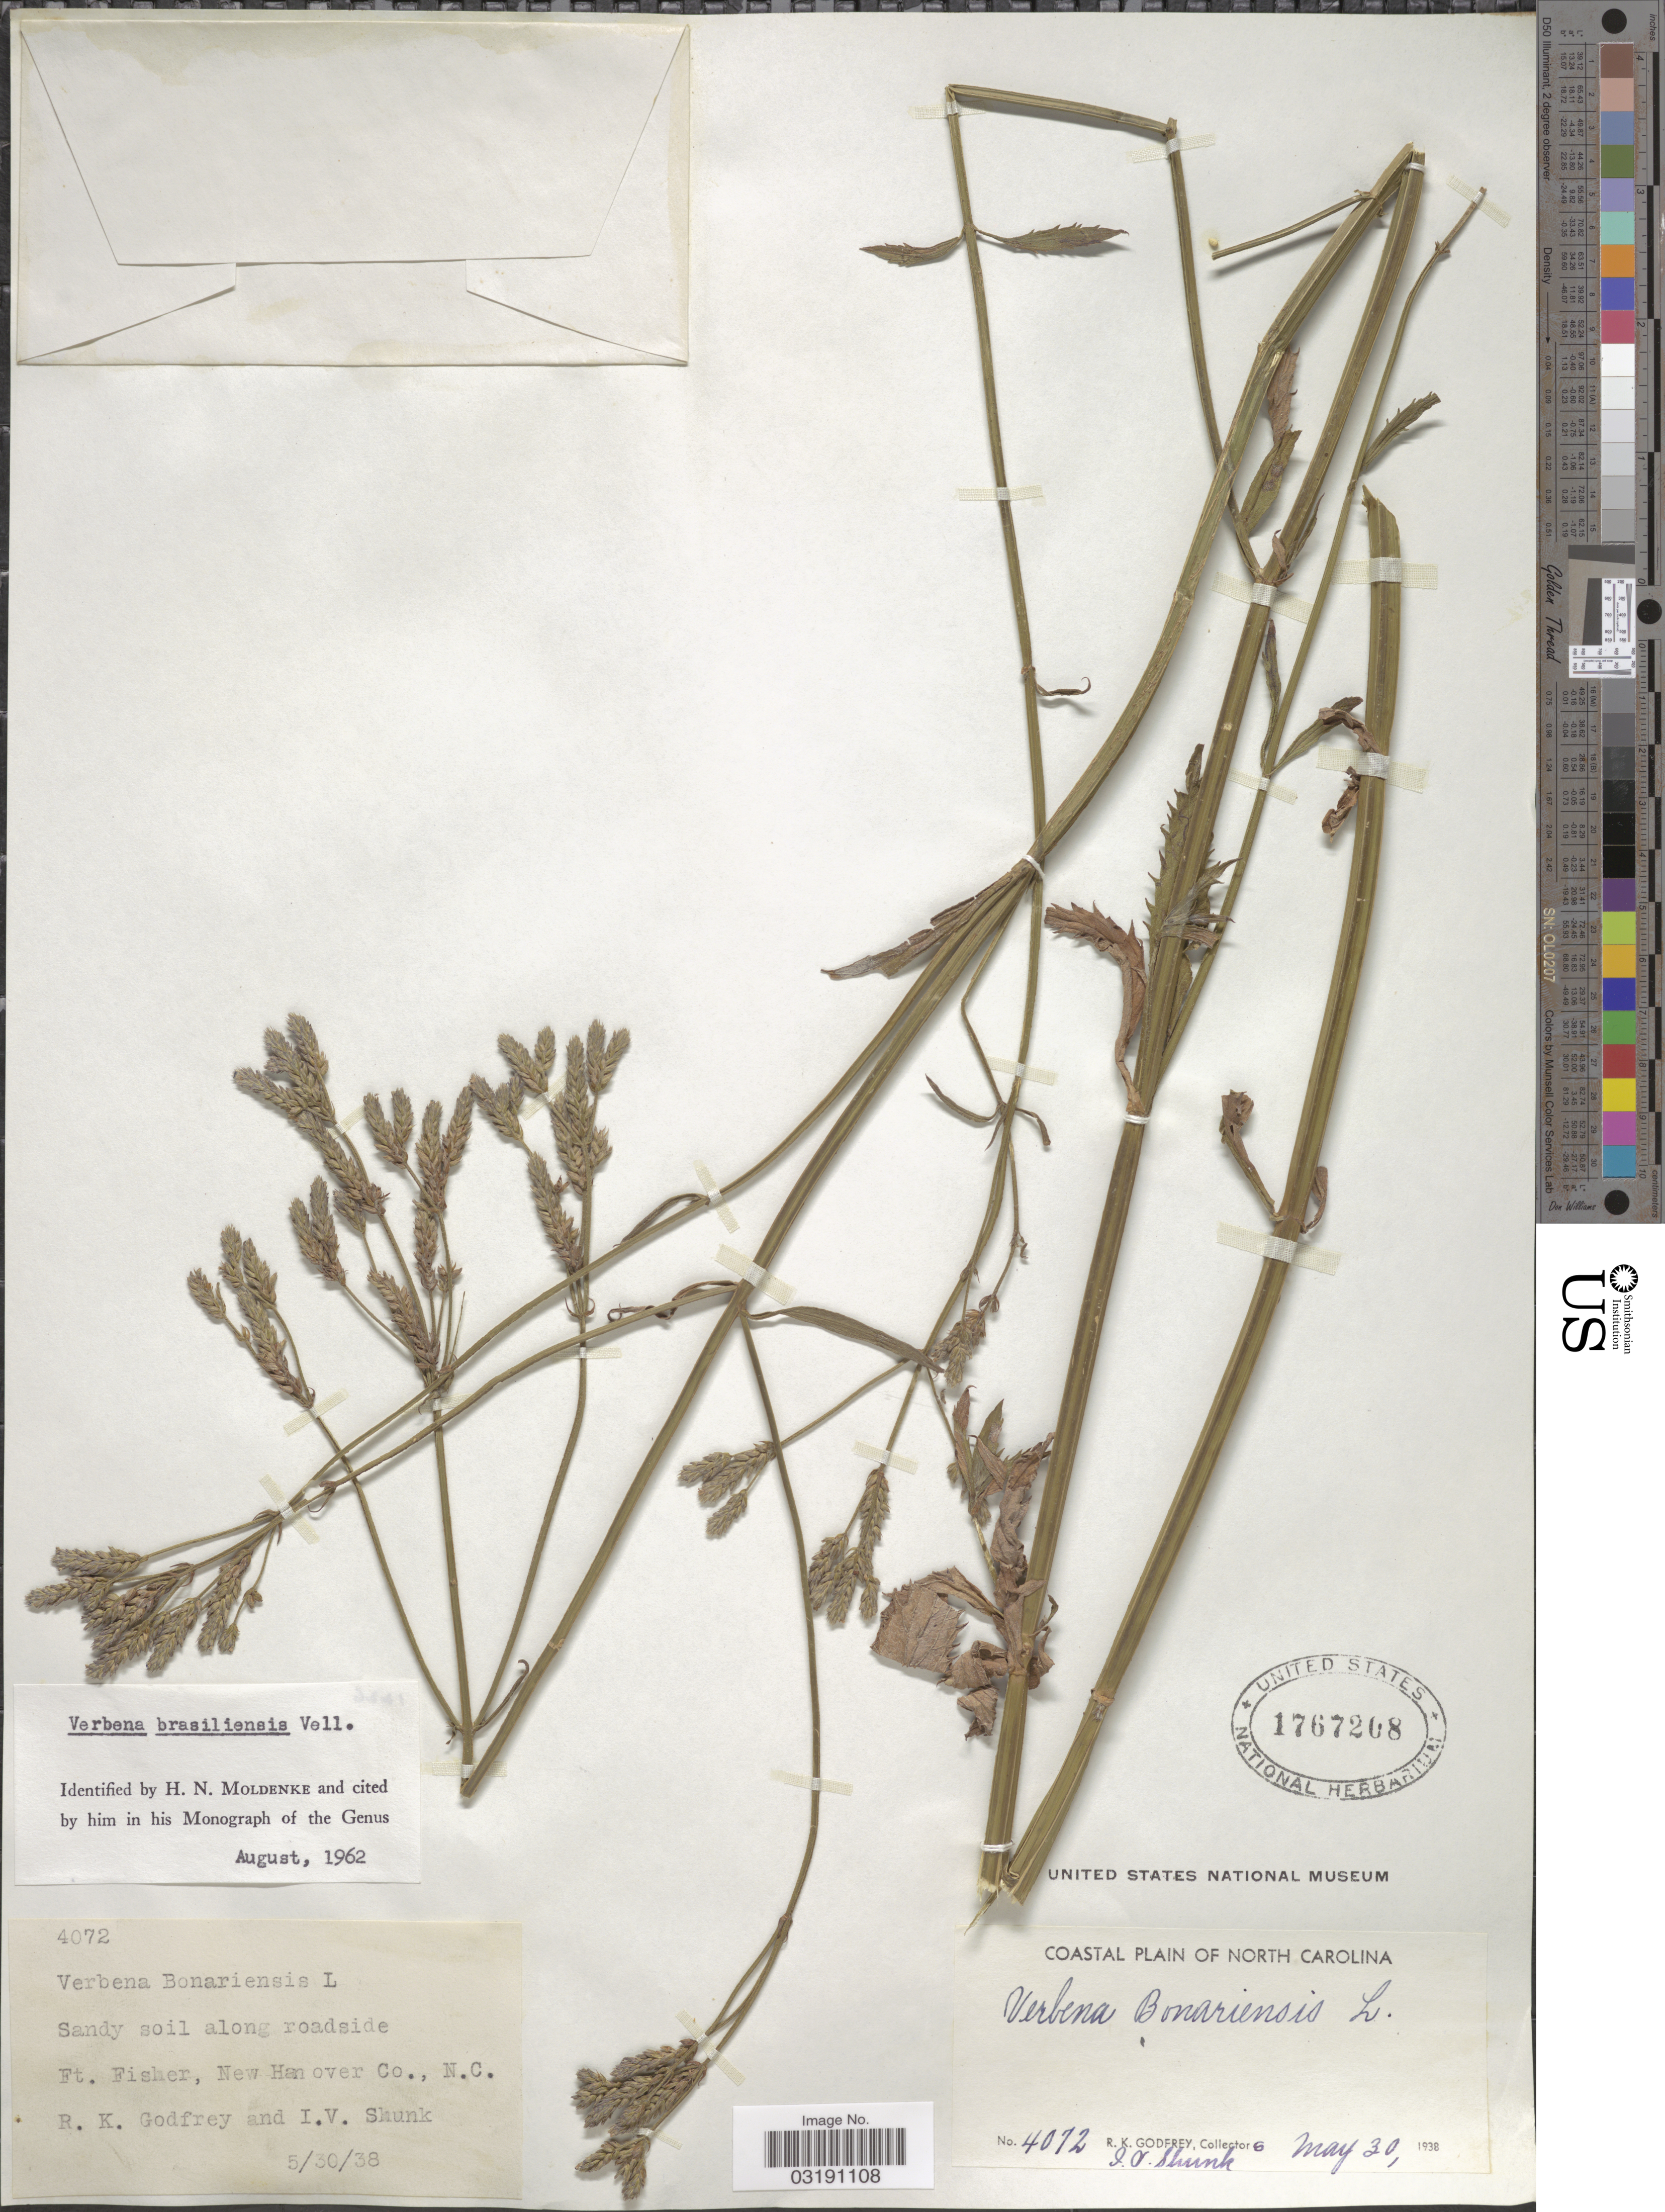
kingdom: Plantae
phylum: Tracheophyta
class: Magnoliopsida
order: Lamiales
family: Verbenaceae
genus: Verbena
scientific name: Verbena brasiliensis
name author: Vell.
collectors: R. K. Godfrey & I. Shunk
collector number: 4072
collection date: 1938-05-30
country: United States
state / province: North Carolina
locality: Sandy soil along roadside Ft. Fisher, New Han over Co. Coastal Plain of North Carolina.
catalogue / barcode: US 1767208